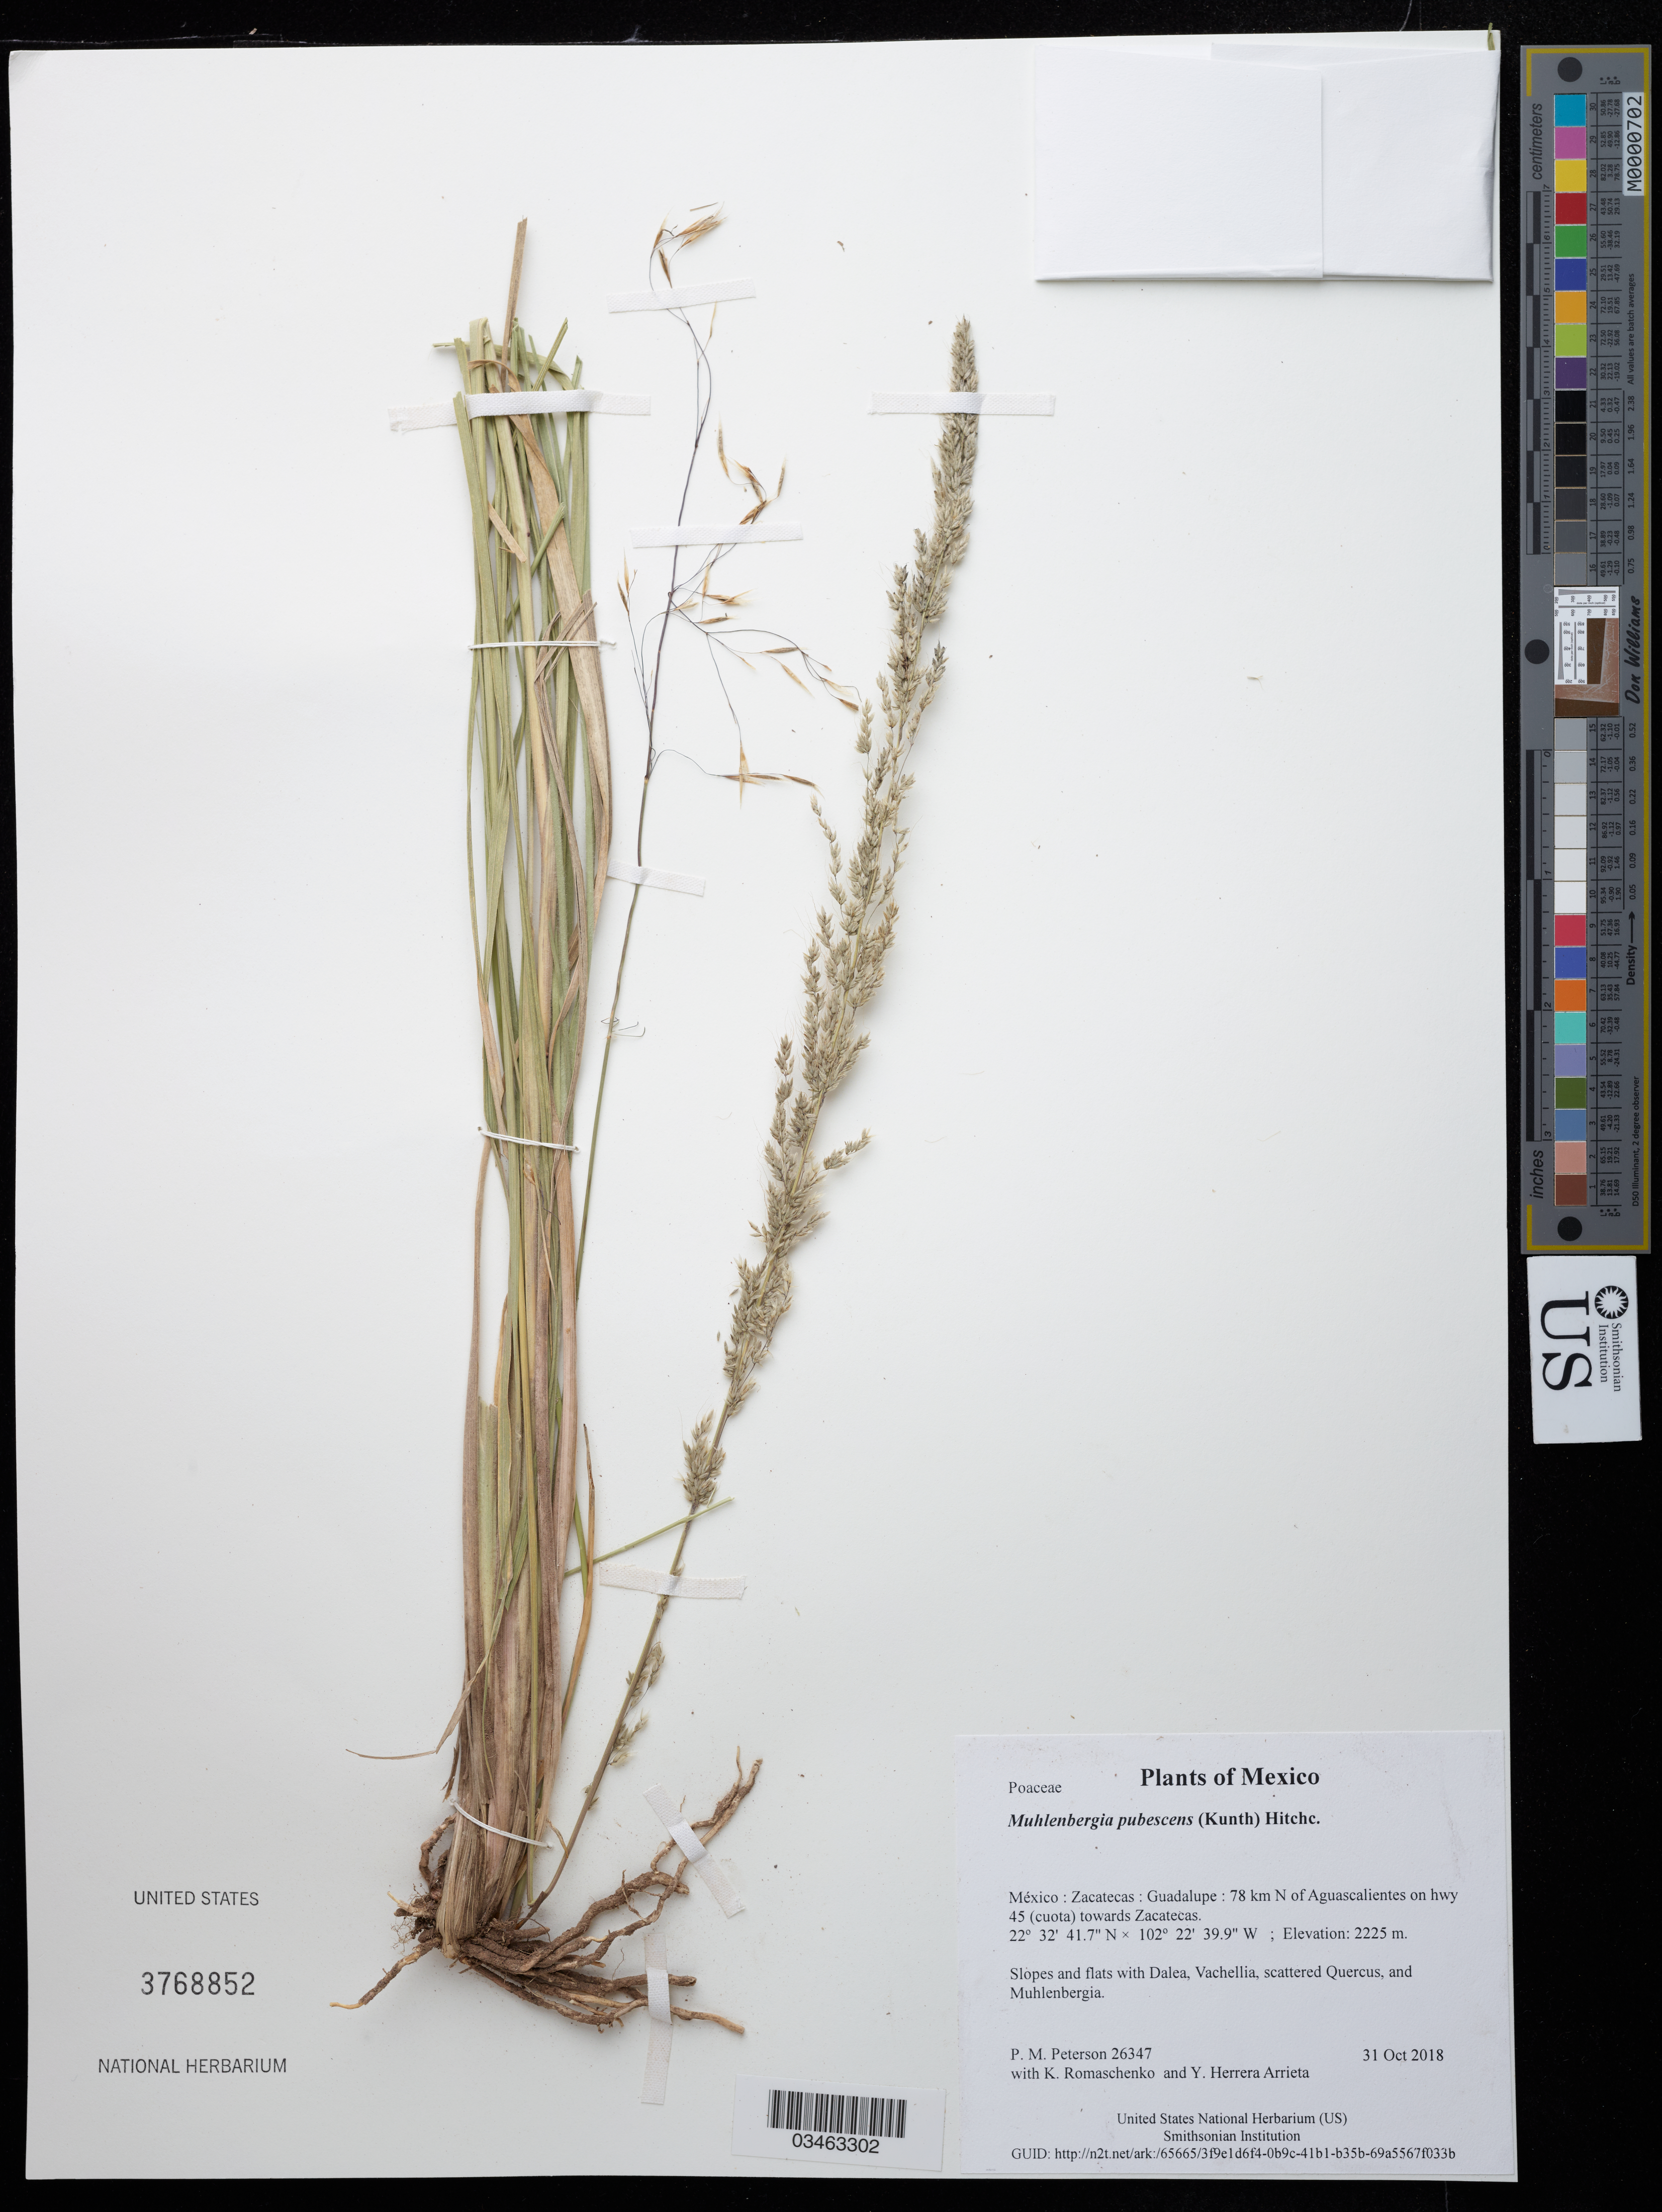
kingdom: Plantae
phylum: Tracheophyta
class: Liliopsida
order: Poales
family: Poaceae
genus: Muhlenbergia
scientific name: Muhlenbergia pubescens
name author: (Kunth) Hitchc.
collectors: P. M. Peterson, K. Romaschenko & Y. Herrera Arrieta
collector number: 26347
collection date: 2018-10-31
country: México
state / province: Zacatecas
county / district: Guadalupe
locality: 78 km N of Aguascalientes on hwy 45 (cuota) towards Zacatecas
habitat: Slopes and flats with Dalea, Vachellia, scattered Quercus, and Muhlenbergia.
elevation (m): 2225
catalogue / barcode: US 3768852